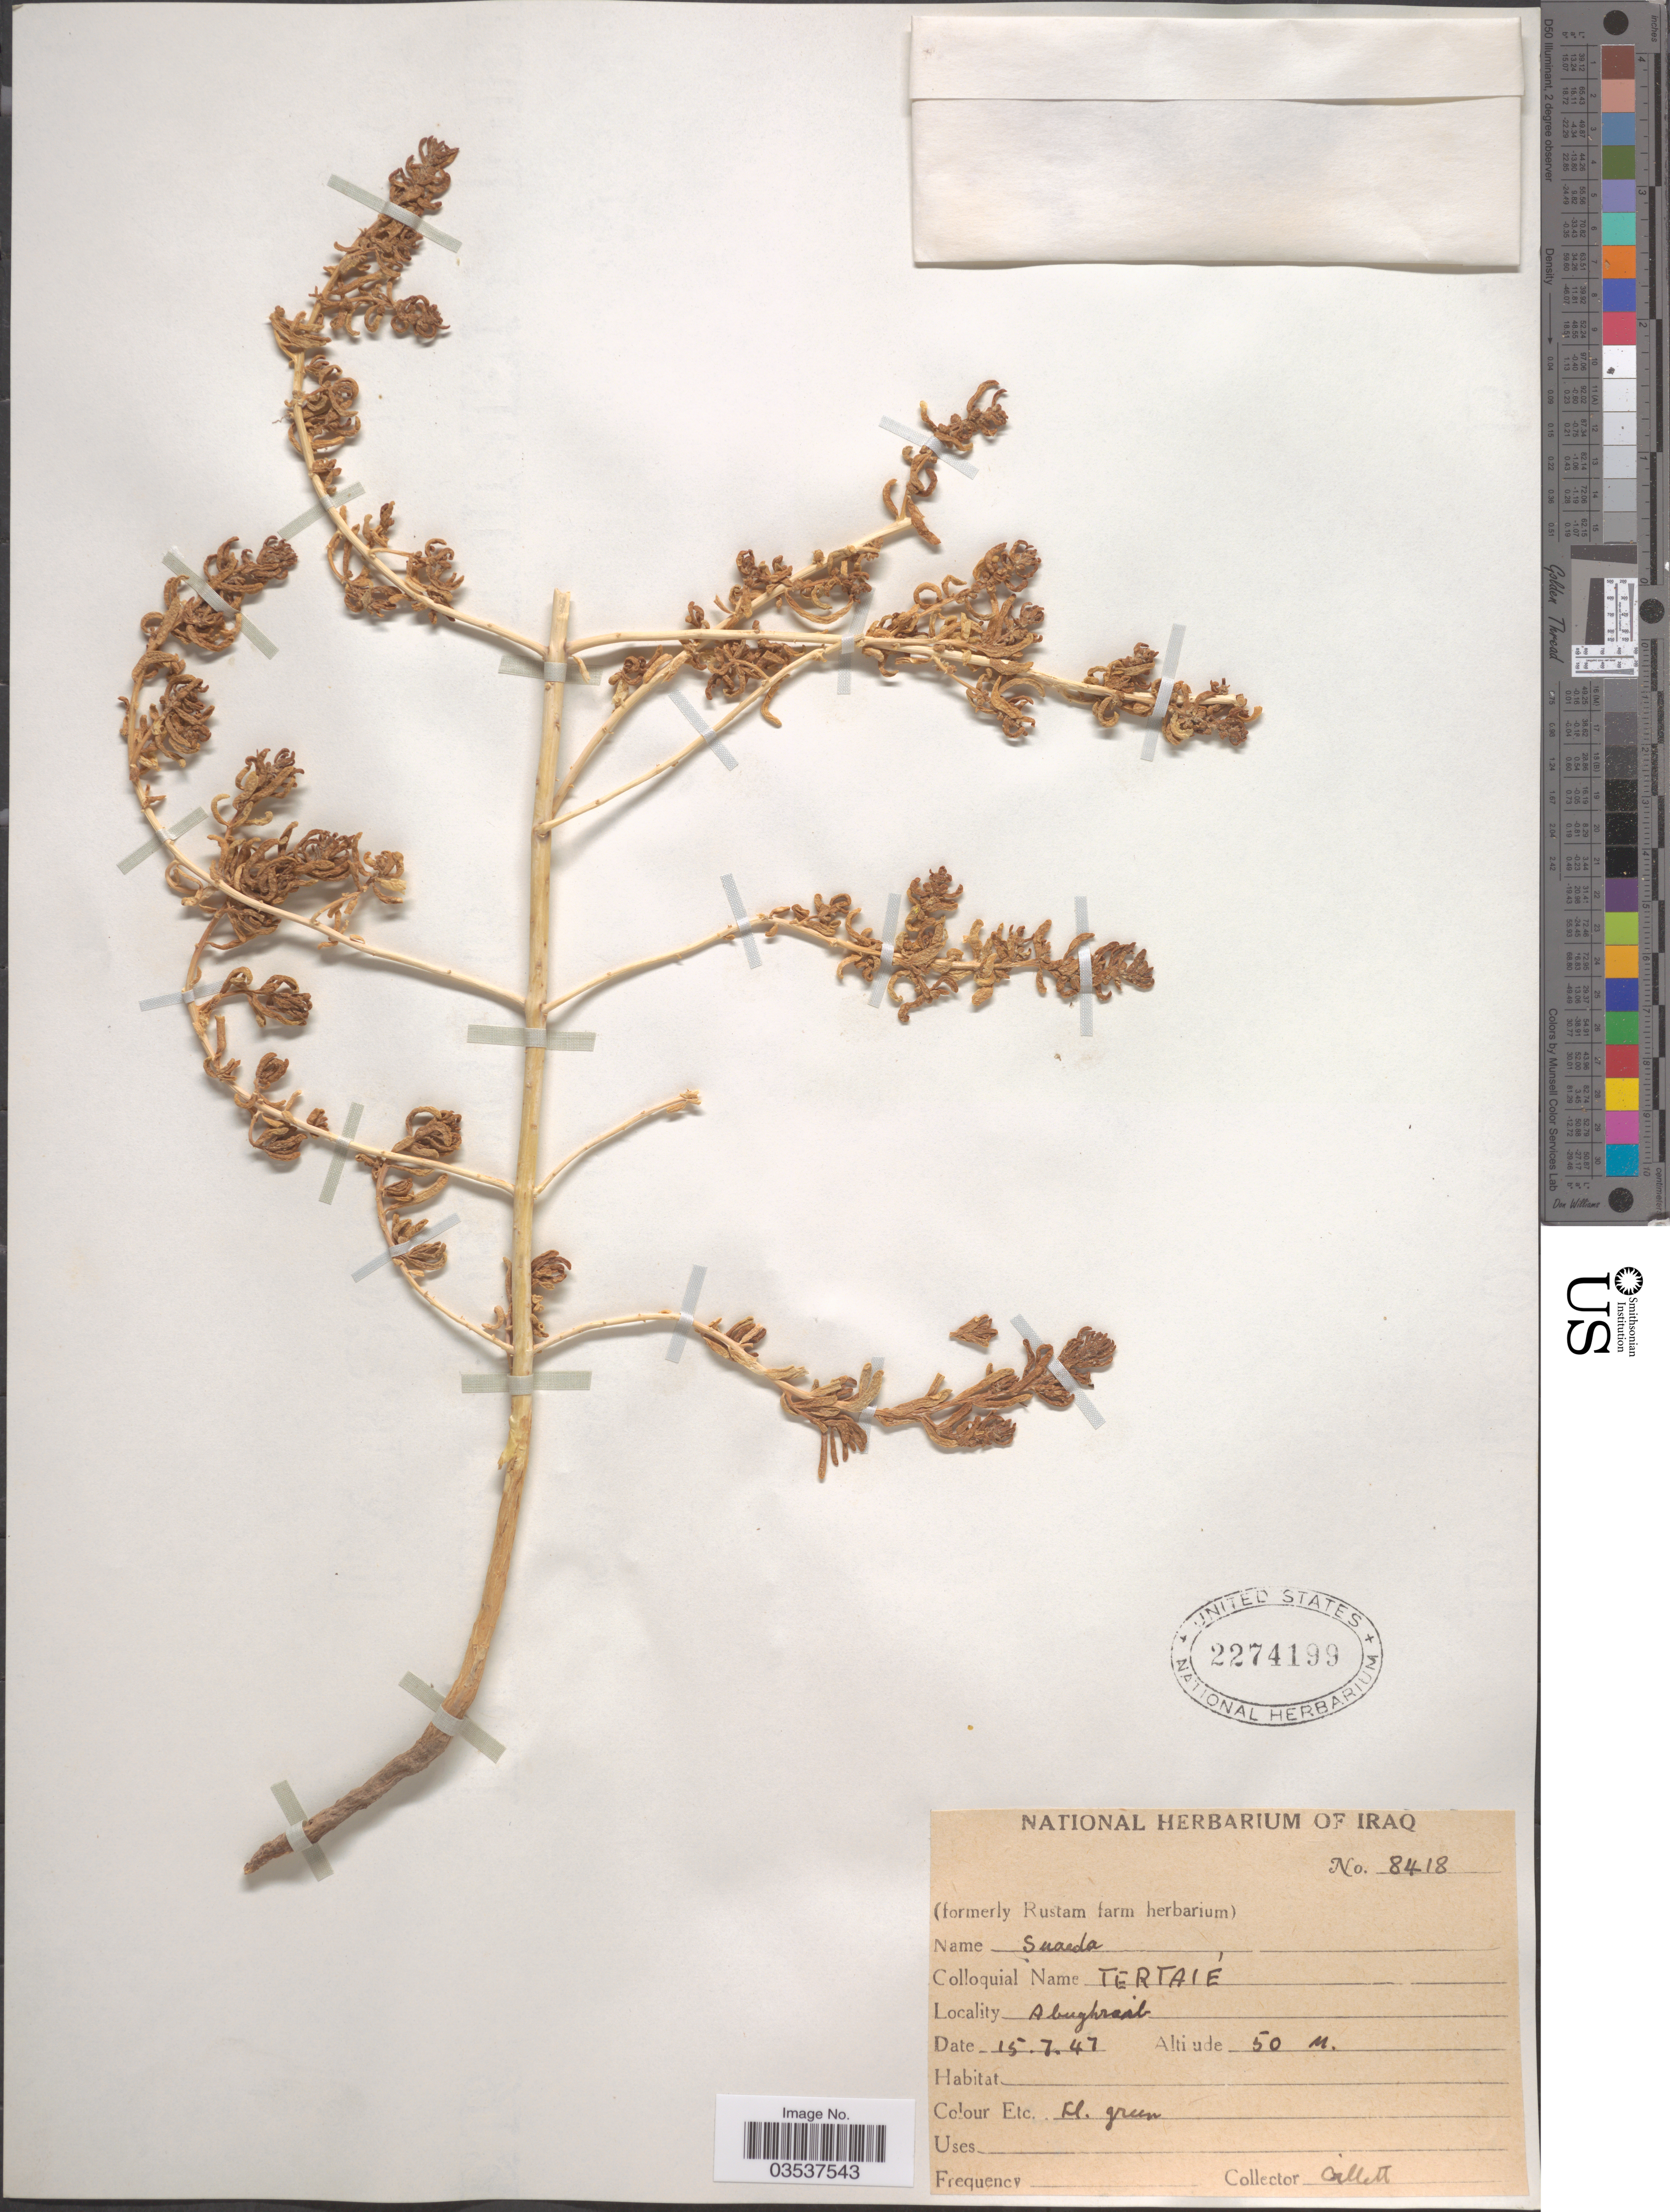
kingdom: Plantae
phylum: Tracheophyta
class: Magnoliopsida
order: Caryophyllales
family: Amaranthaceae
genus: Suaeda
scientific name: Suaeda sp.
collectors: Gillett, --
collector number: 8418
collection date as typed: Transcribed d/m/y: 15/7/47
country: Iraq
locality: Abughraib.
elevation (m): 50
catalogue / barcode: US 2274199